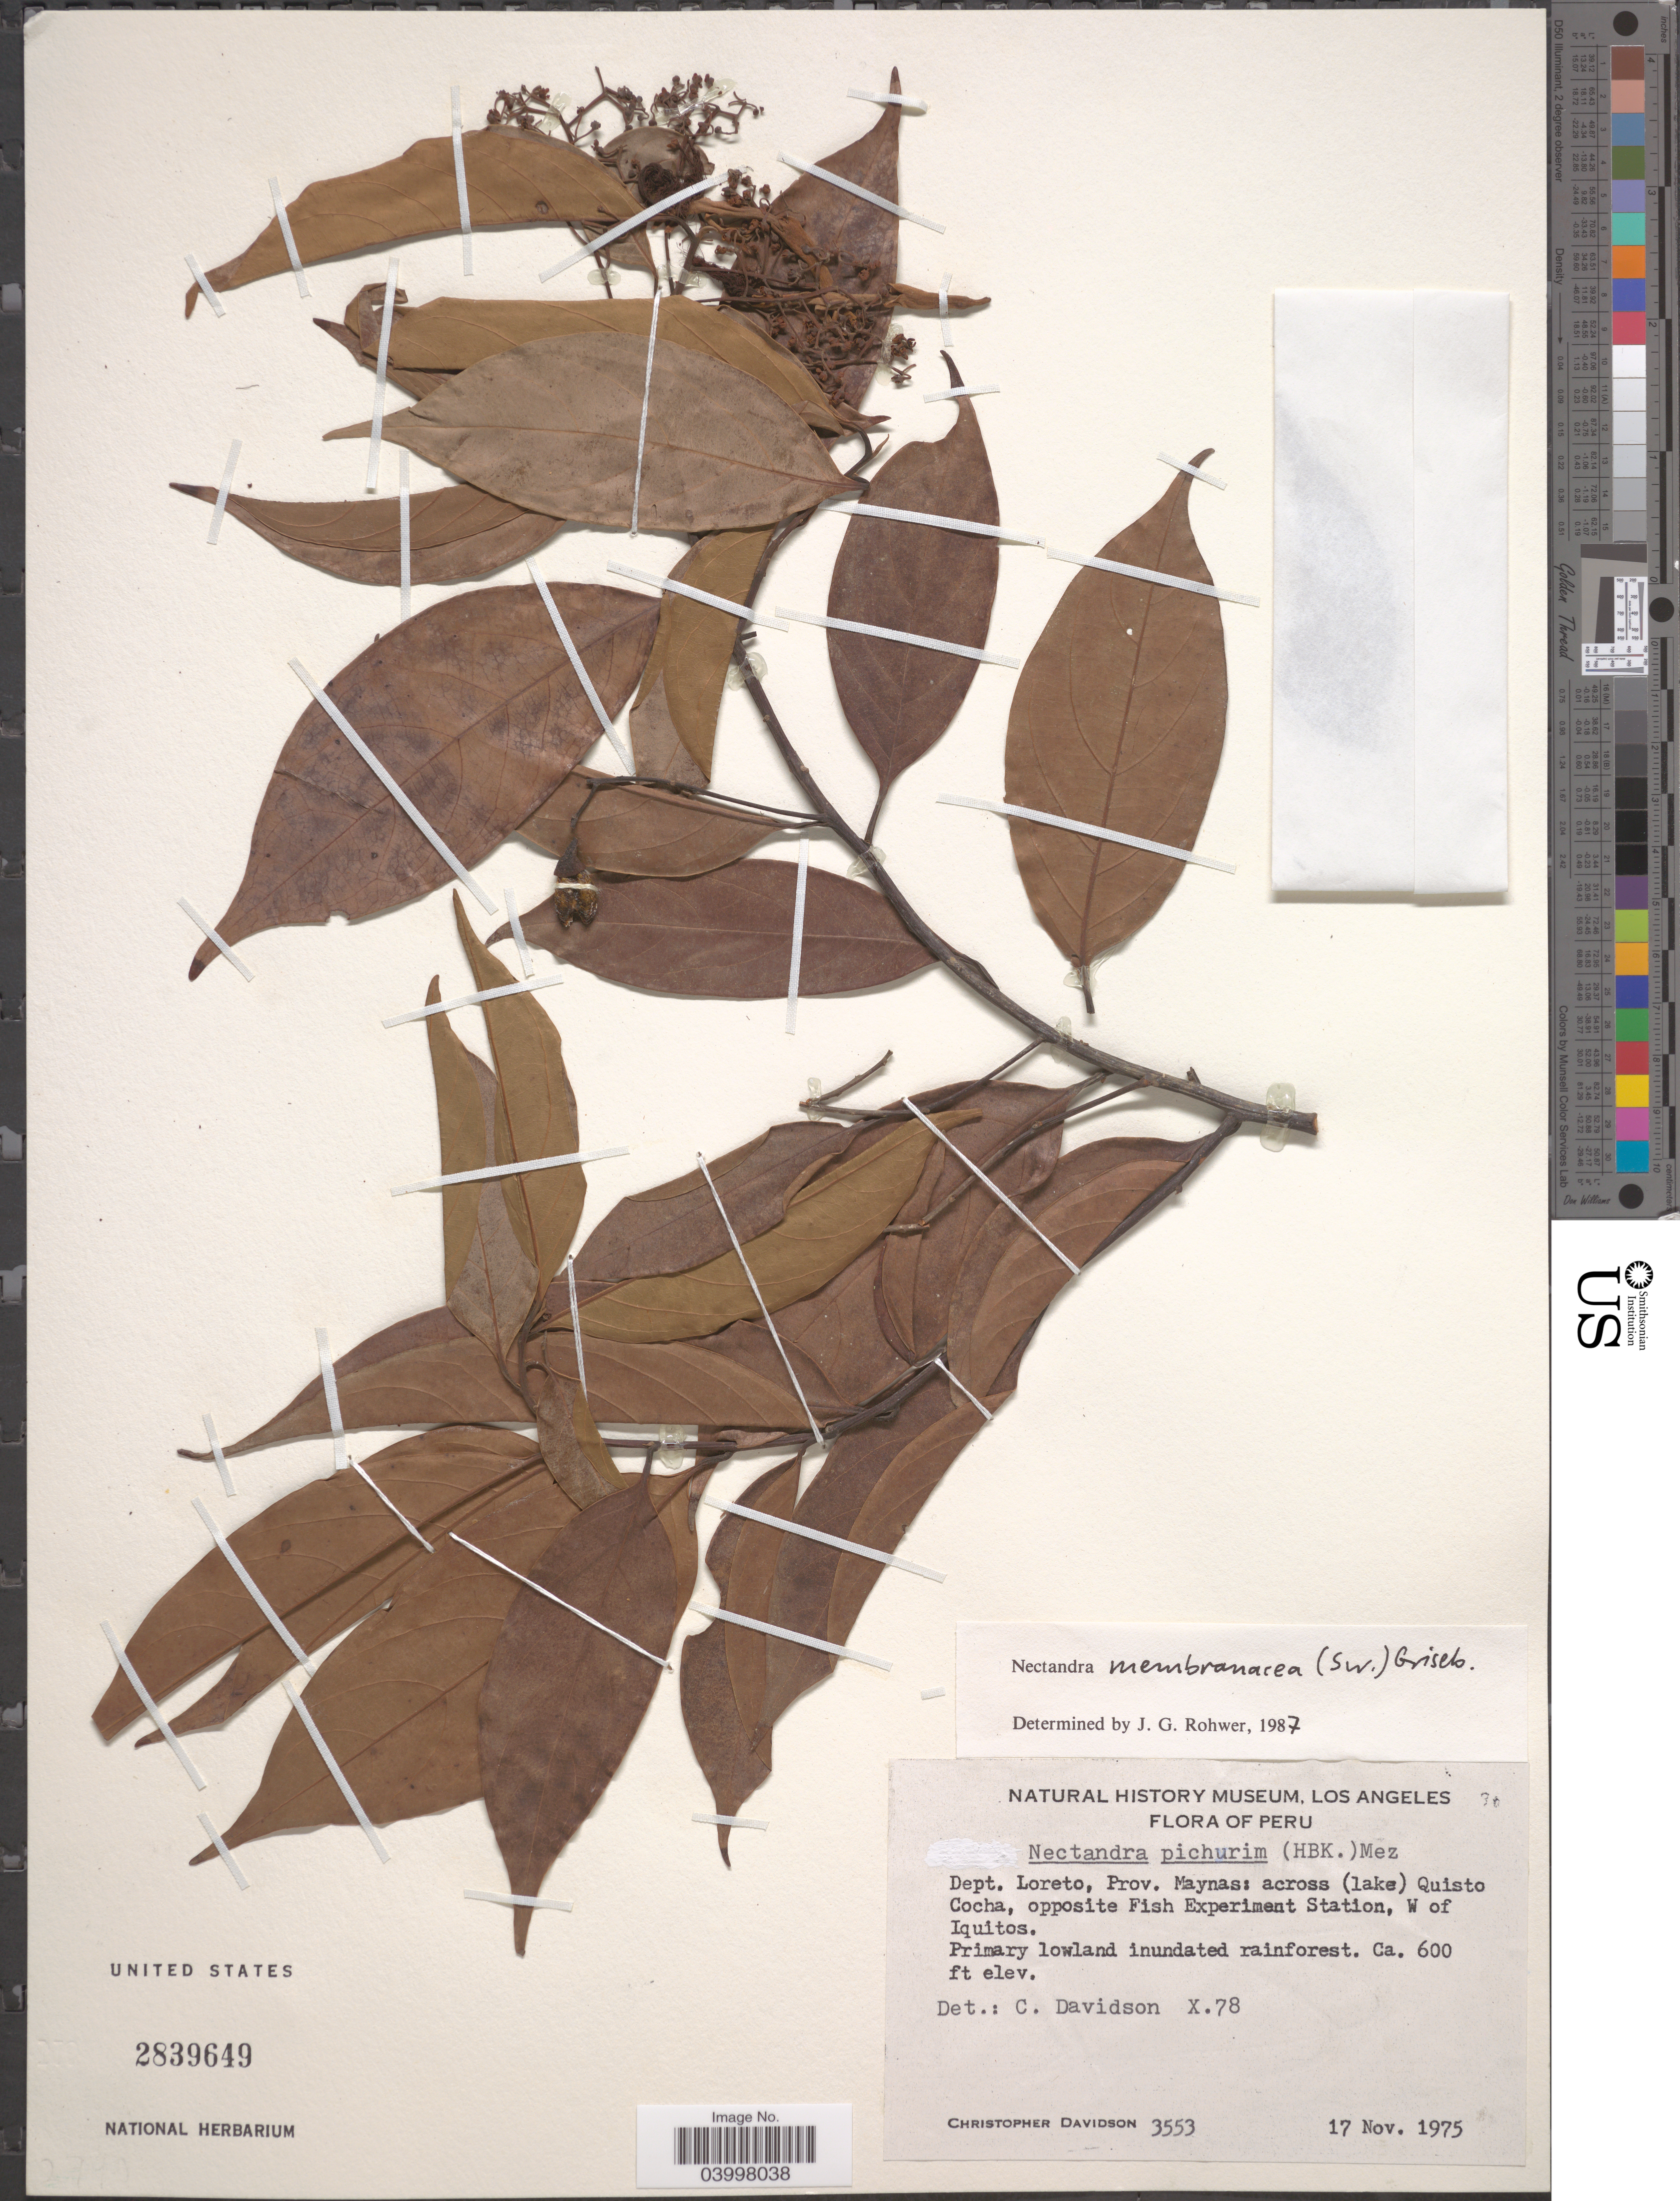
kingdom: Plantae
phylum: Tracheophyta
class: Magnoliopsida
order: Laurales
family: Lauraceae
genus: Nectandra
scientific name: Nectandra membranacea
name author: (Sw.) Griseb.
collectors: C. Davidson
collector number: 3553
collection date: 1975-11-17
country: Peru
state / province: Loreto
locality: Dept. Loreto, Prov. Maynas: across (lake) Quisto Cocha, opposite Fish Experiment Station, W of Iquitos. Primary lowland inundated rainforest.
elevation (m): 183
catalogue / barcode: US 2839649